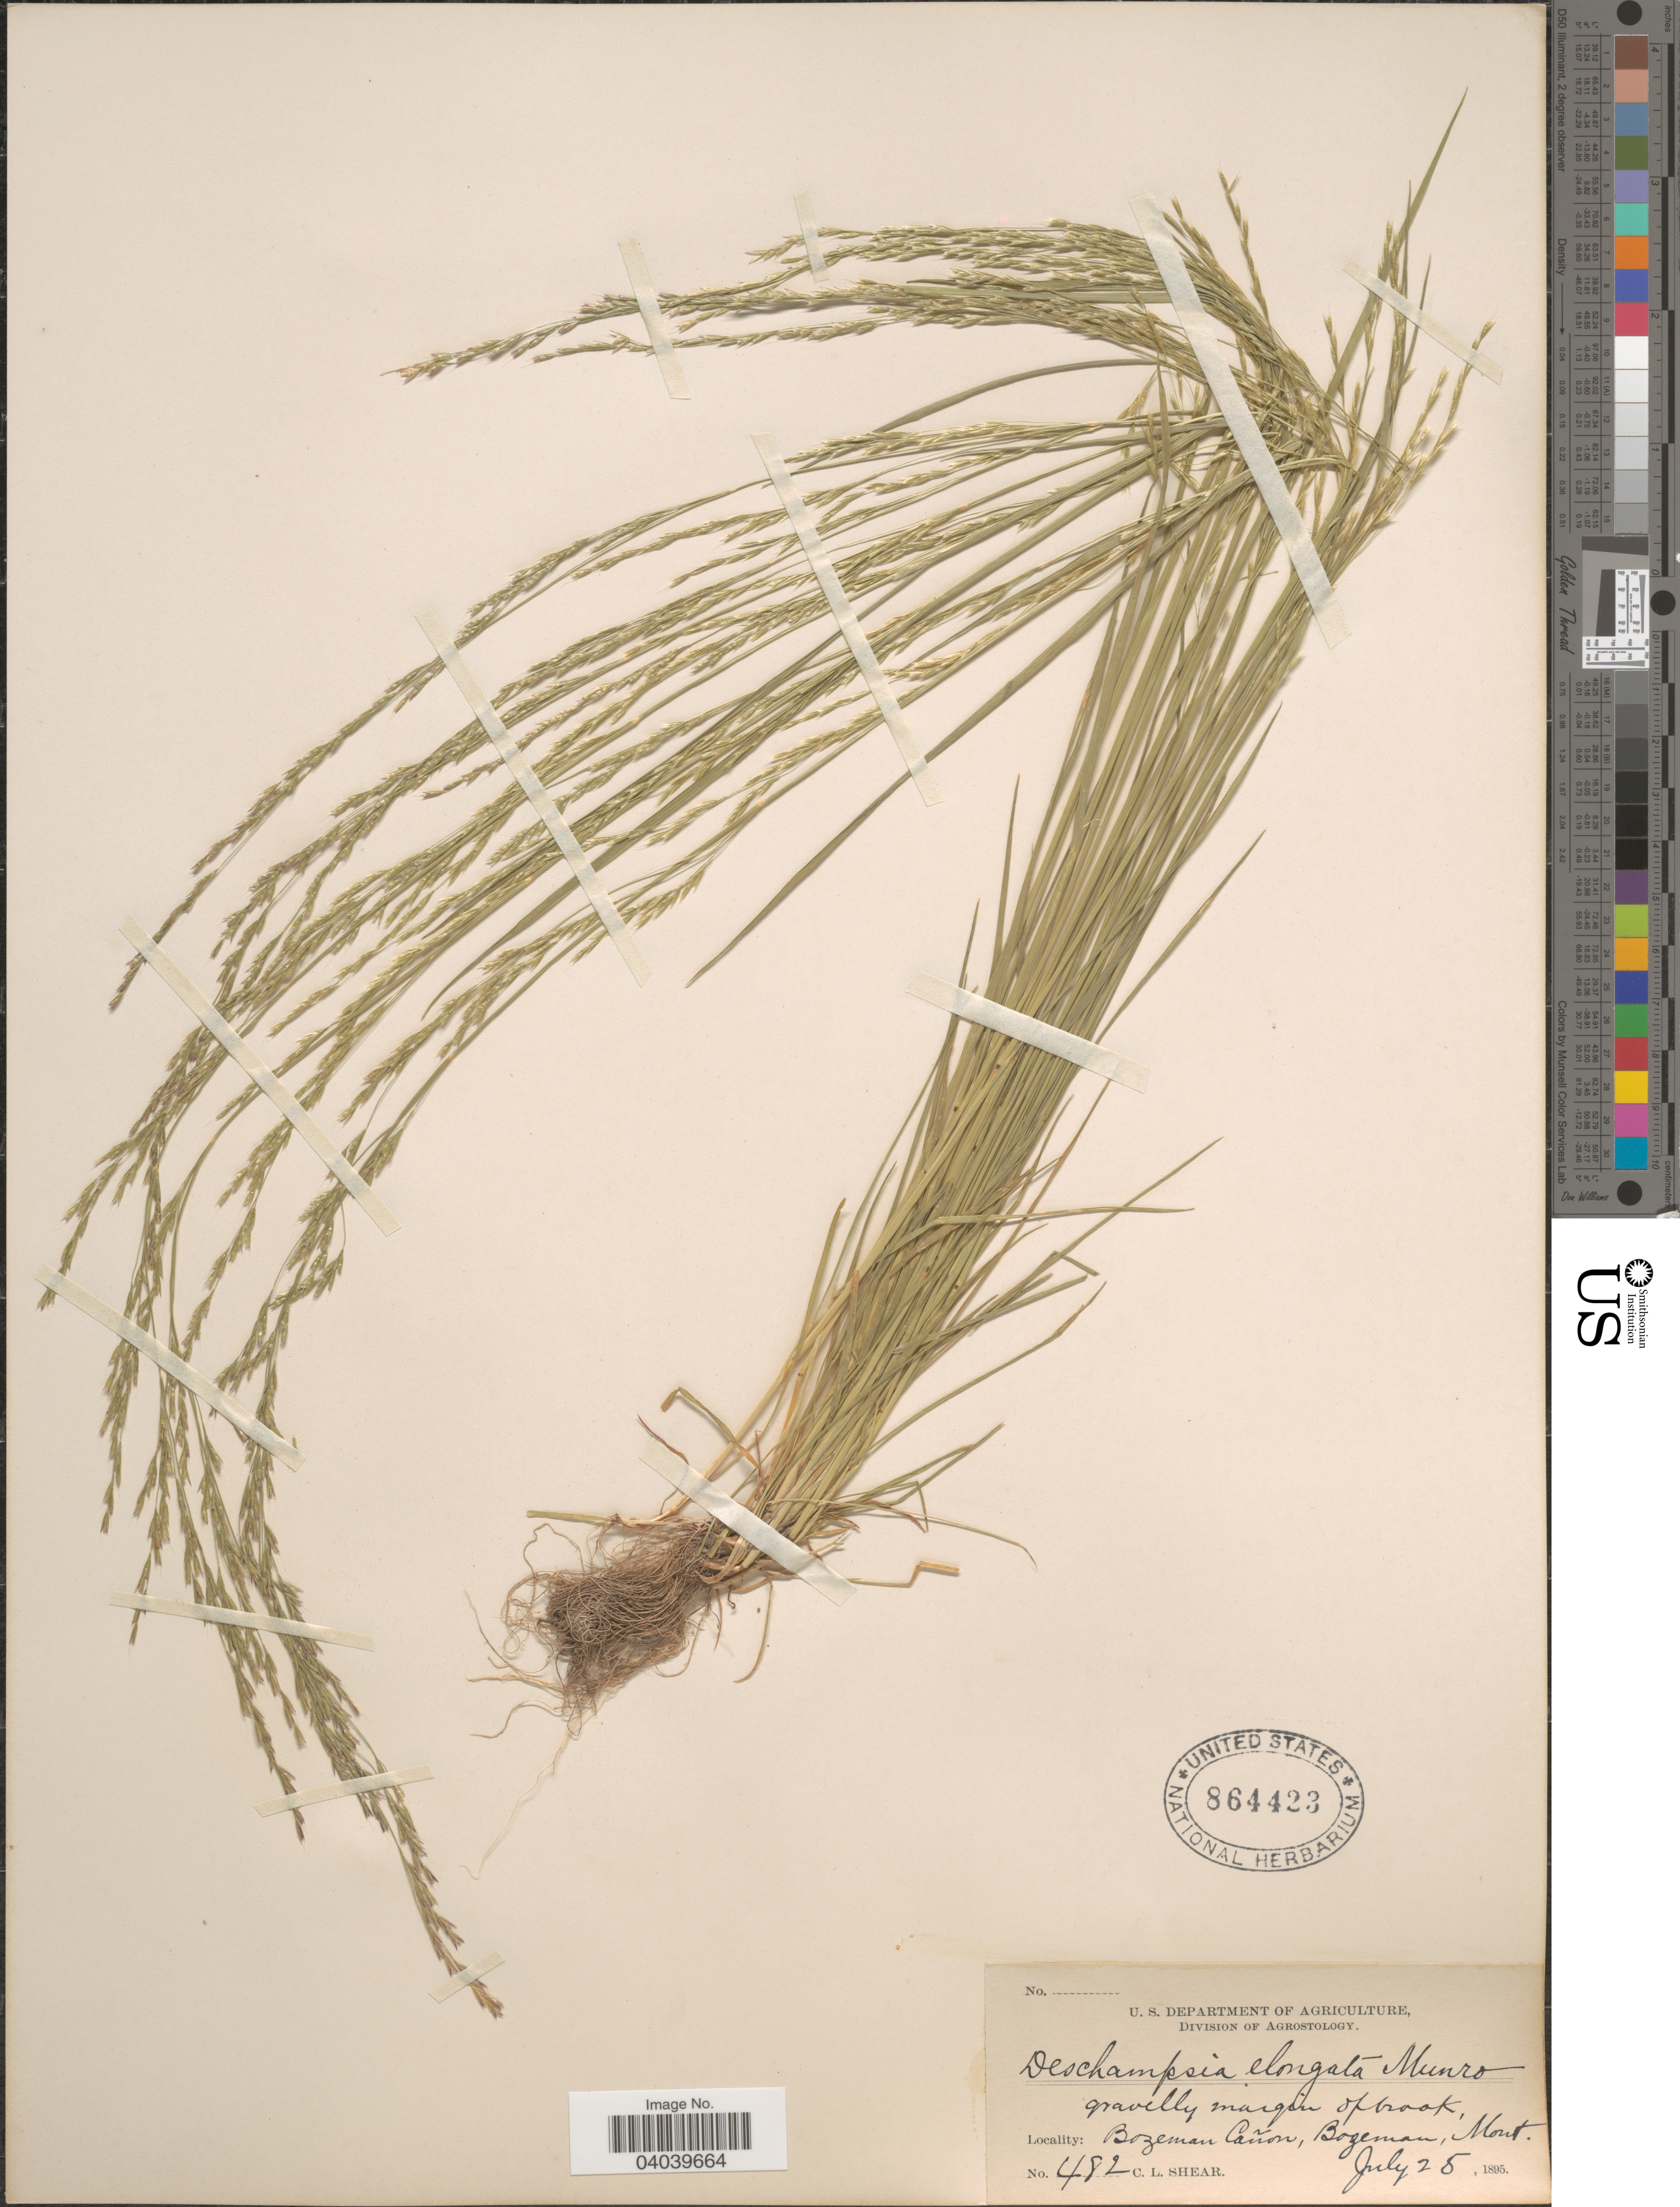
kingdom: Plantae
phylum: Tracheophyta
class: Liliopsida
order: Poales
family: Poaceae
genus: Deschampsia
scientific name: Deschampsia elongata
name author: (Hook.) Munro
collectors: C. L. Shear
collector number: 482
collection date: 1895-07-28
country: United States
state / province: Montana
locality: Bozeman Cañon, Bozeman.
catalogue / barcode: US 864423